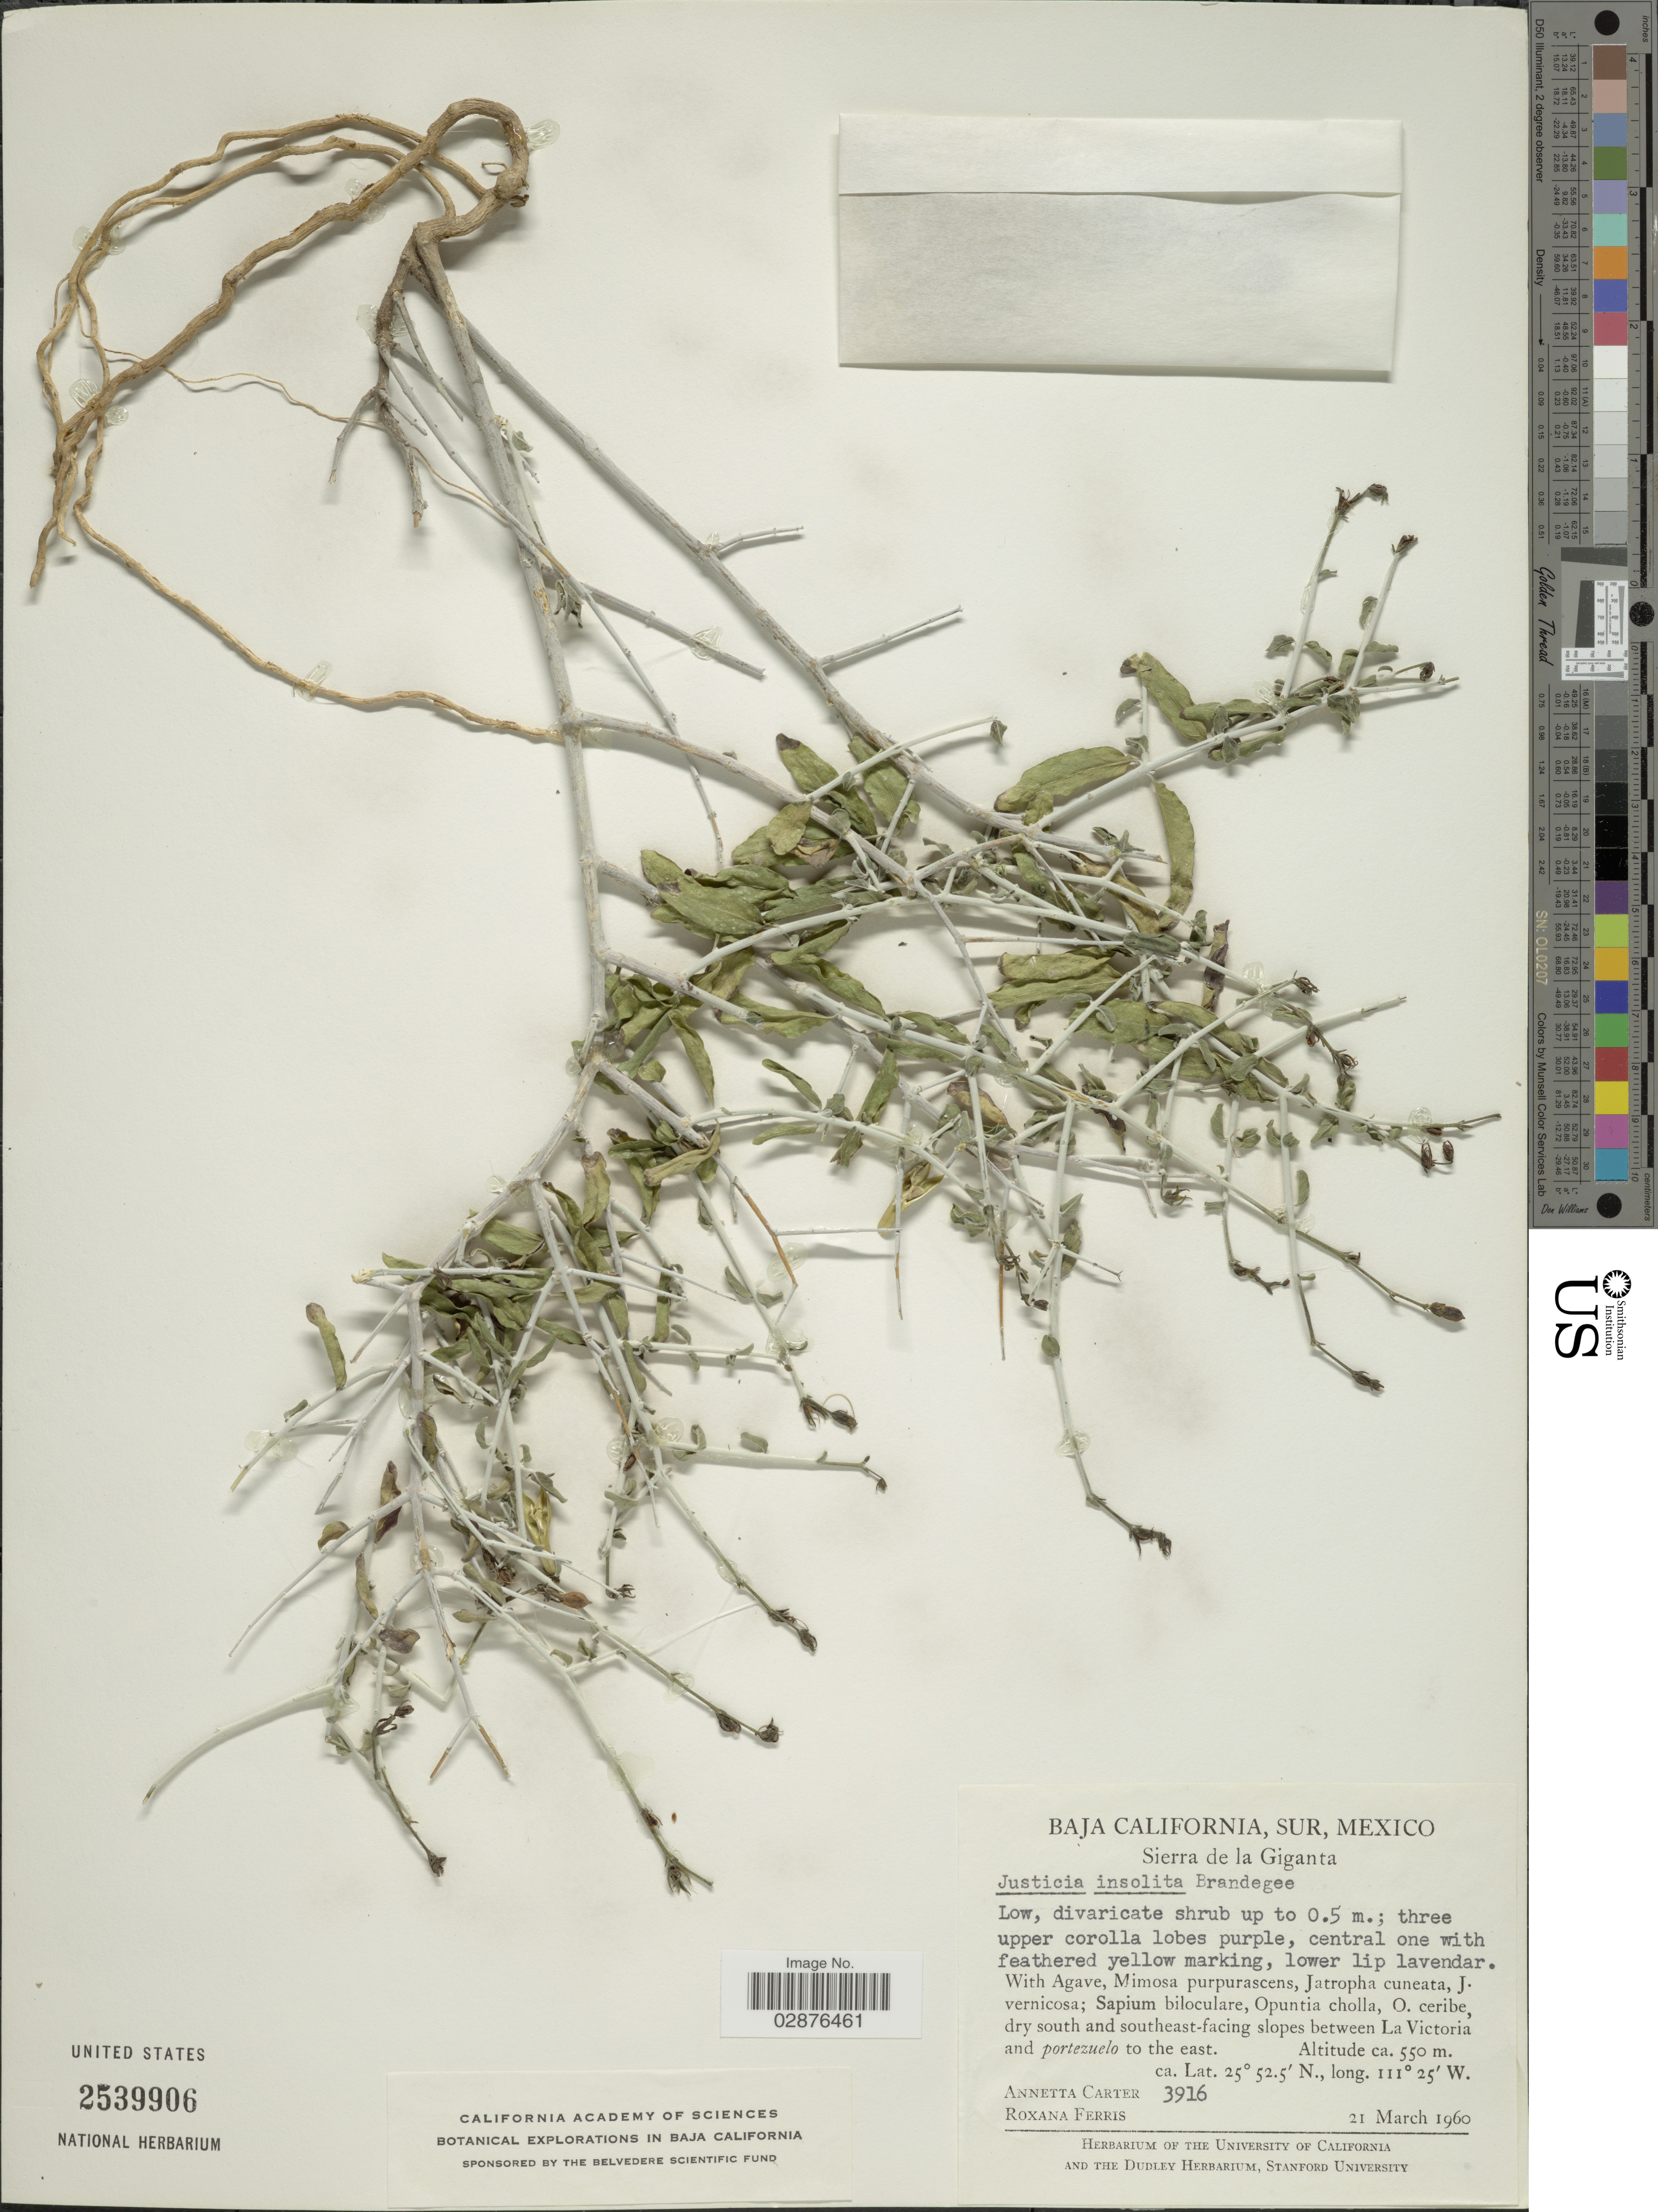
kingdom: Plantae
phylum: Tracheophyta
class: Magnoliopsida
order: Lamiales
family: Acanthaceae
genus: Justicia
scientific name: Justicia insolita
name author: Brandegee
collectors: A. Carter & R. S. Ferris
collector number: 3916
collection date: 1960-03-21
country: Mexico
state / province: Baja California Sur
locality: Sierra de la Giganta. South and southeast-facing slopes between La Victoria and portezuelo to the east.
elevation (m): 550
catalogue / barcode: US 2539906